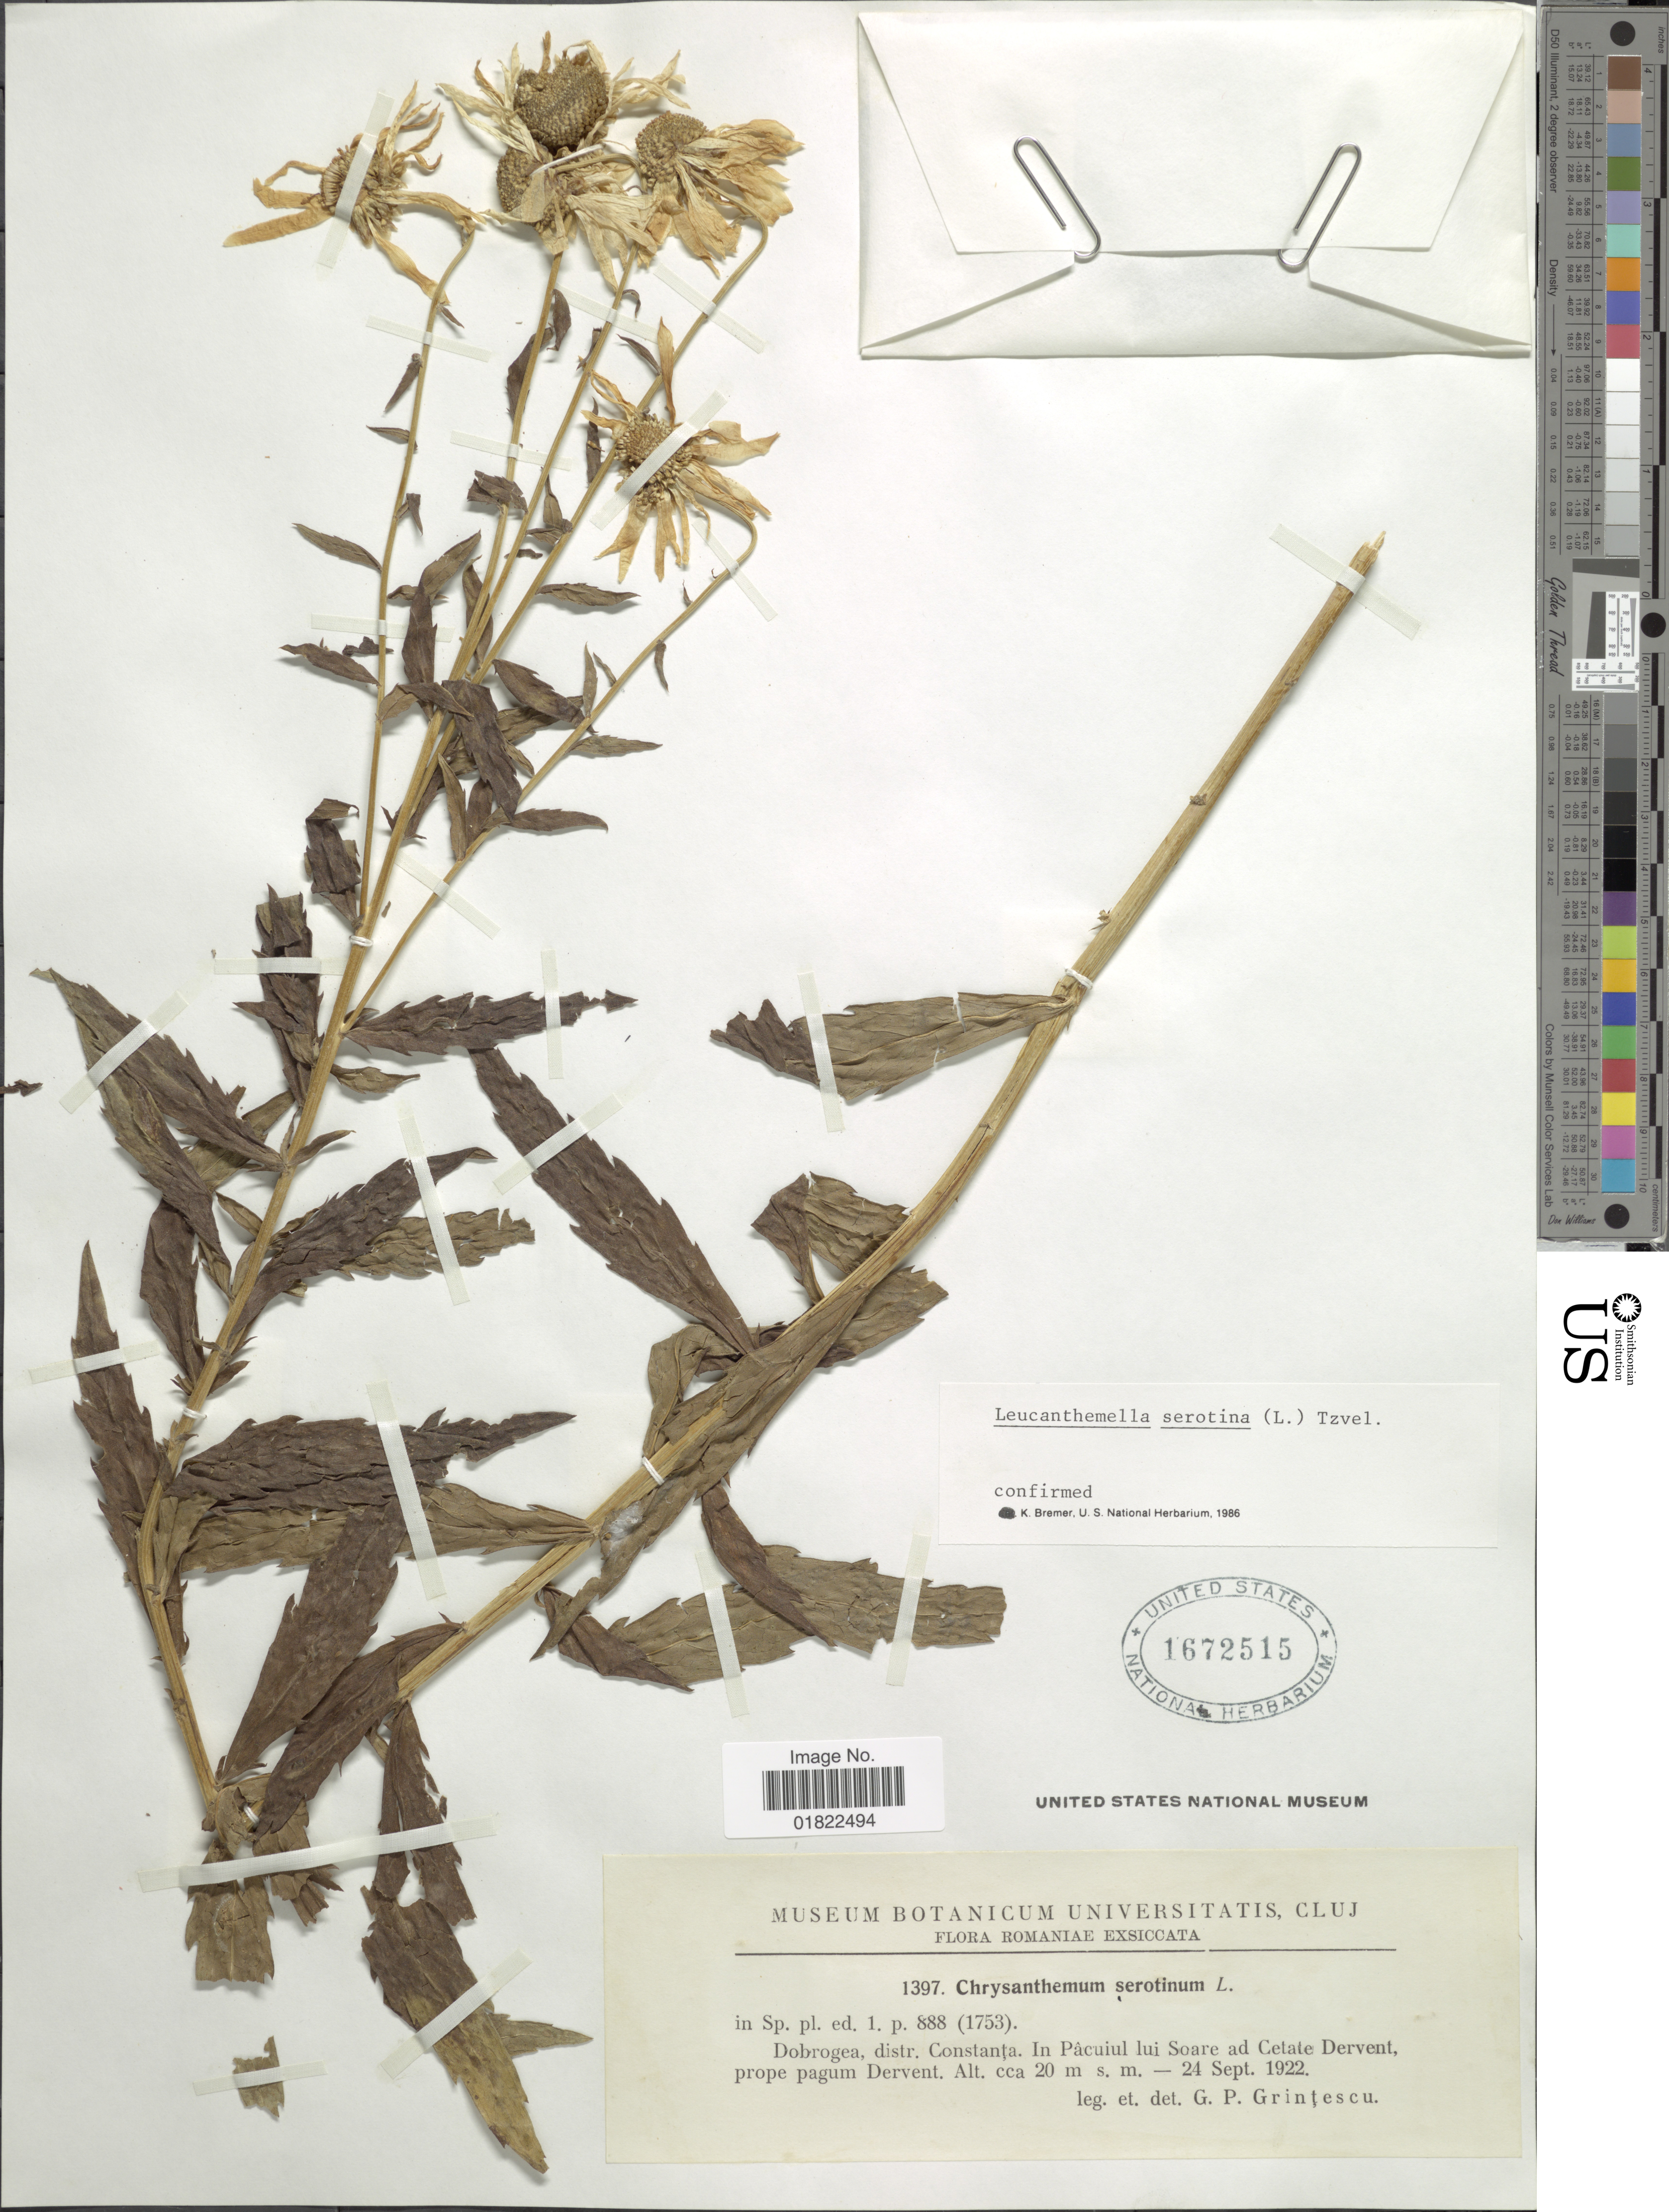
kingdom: Plantae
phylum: Tracheophyta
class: Magnoliopsida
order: Asterales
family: Asteraceae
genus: Leucanthemella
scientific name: Leucanthemella serotina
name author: (L.) Tzvelev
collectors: G. Grintescu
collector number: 1397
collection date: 1922-09-24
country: Romania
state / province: Constanta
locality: Dobrogea, distr. Constanta. In Pâcuiul lui Soare ad Cetate Dervent prope pagum Dervent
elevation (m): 20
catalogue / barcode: US 1672515